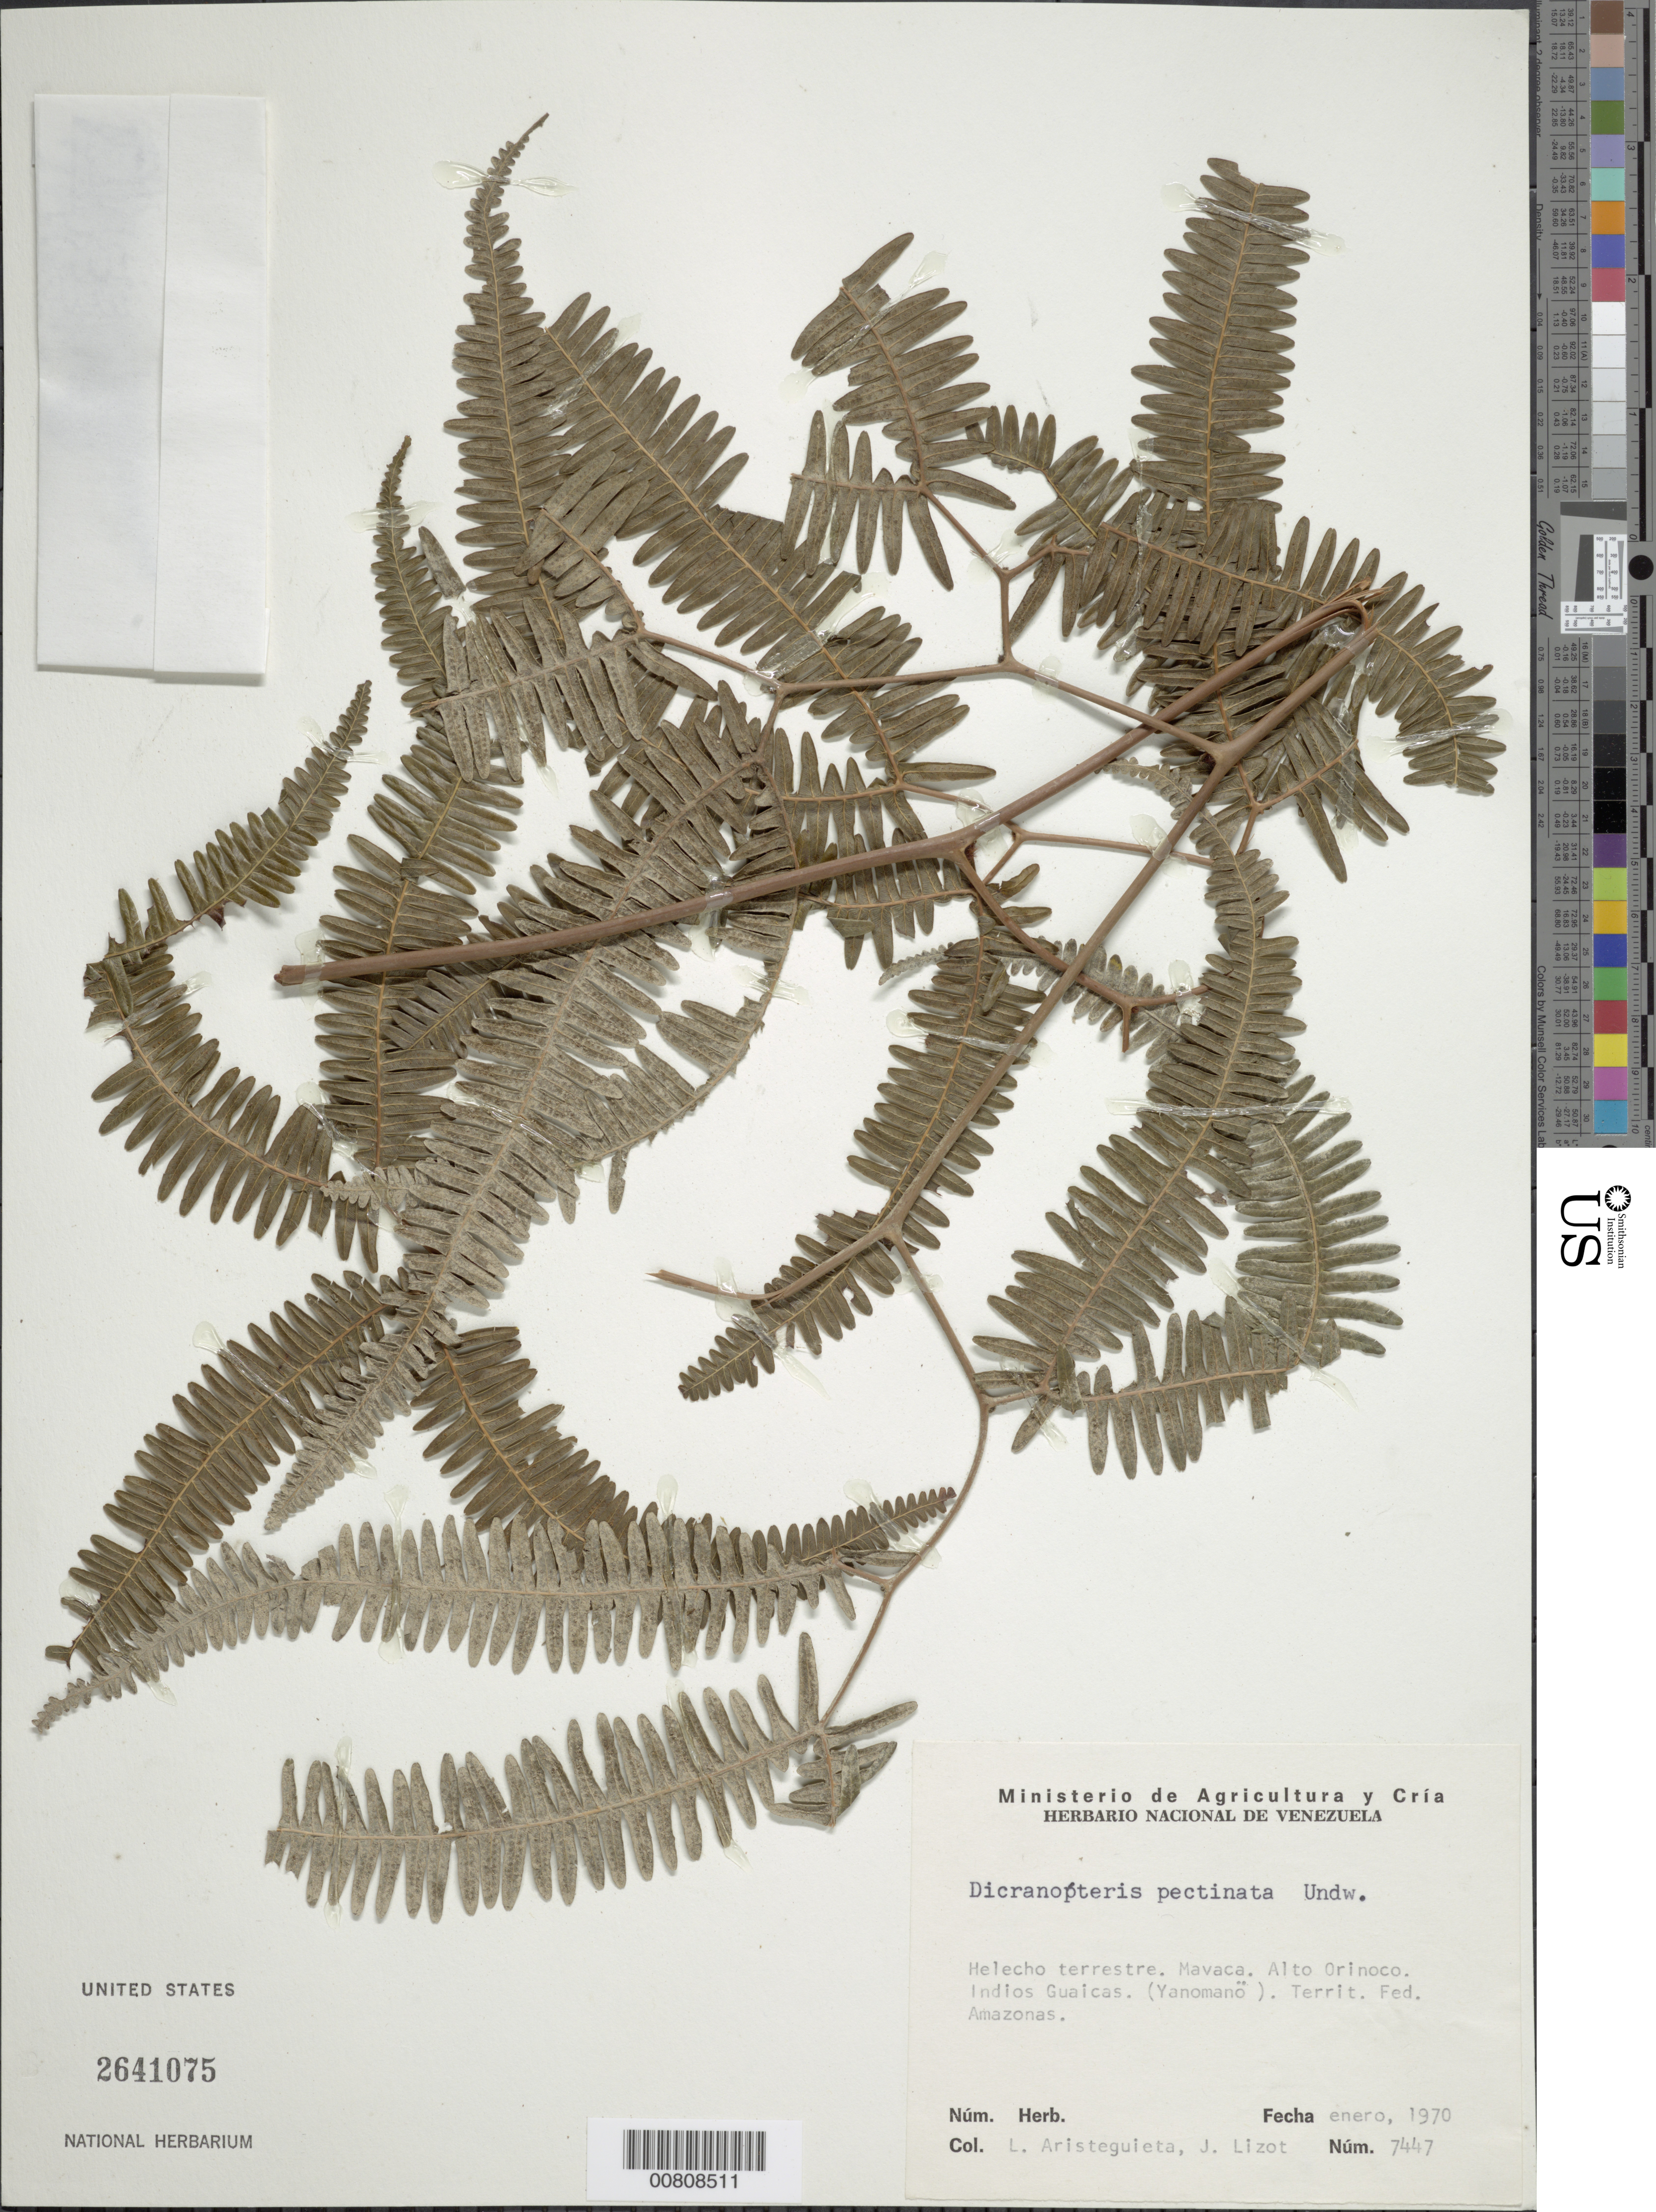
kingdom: Plantae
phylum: Tracheophyta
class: Polypodiopsida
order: Gleicheniales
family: Gleicheniaceae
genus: Gleichenella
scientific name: Gleichenella pectinata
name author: (Willd.) Ching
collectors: L. Aristeguieta & J. Lizot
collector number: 7447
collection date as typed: Jan-70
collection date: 1970-01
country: Venezuela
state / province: Amazonas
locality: Mavaca, Alto Orinoco, Indios Guaicas (Yanomanö)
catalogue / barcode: US 2641075